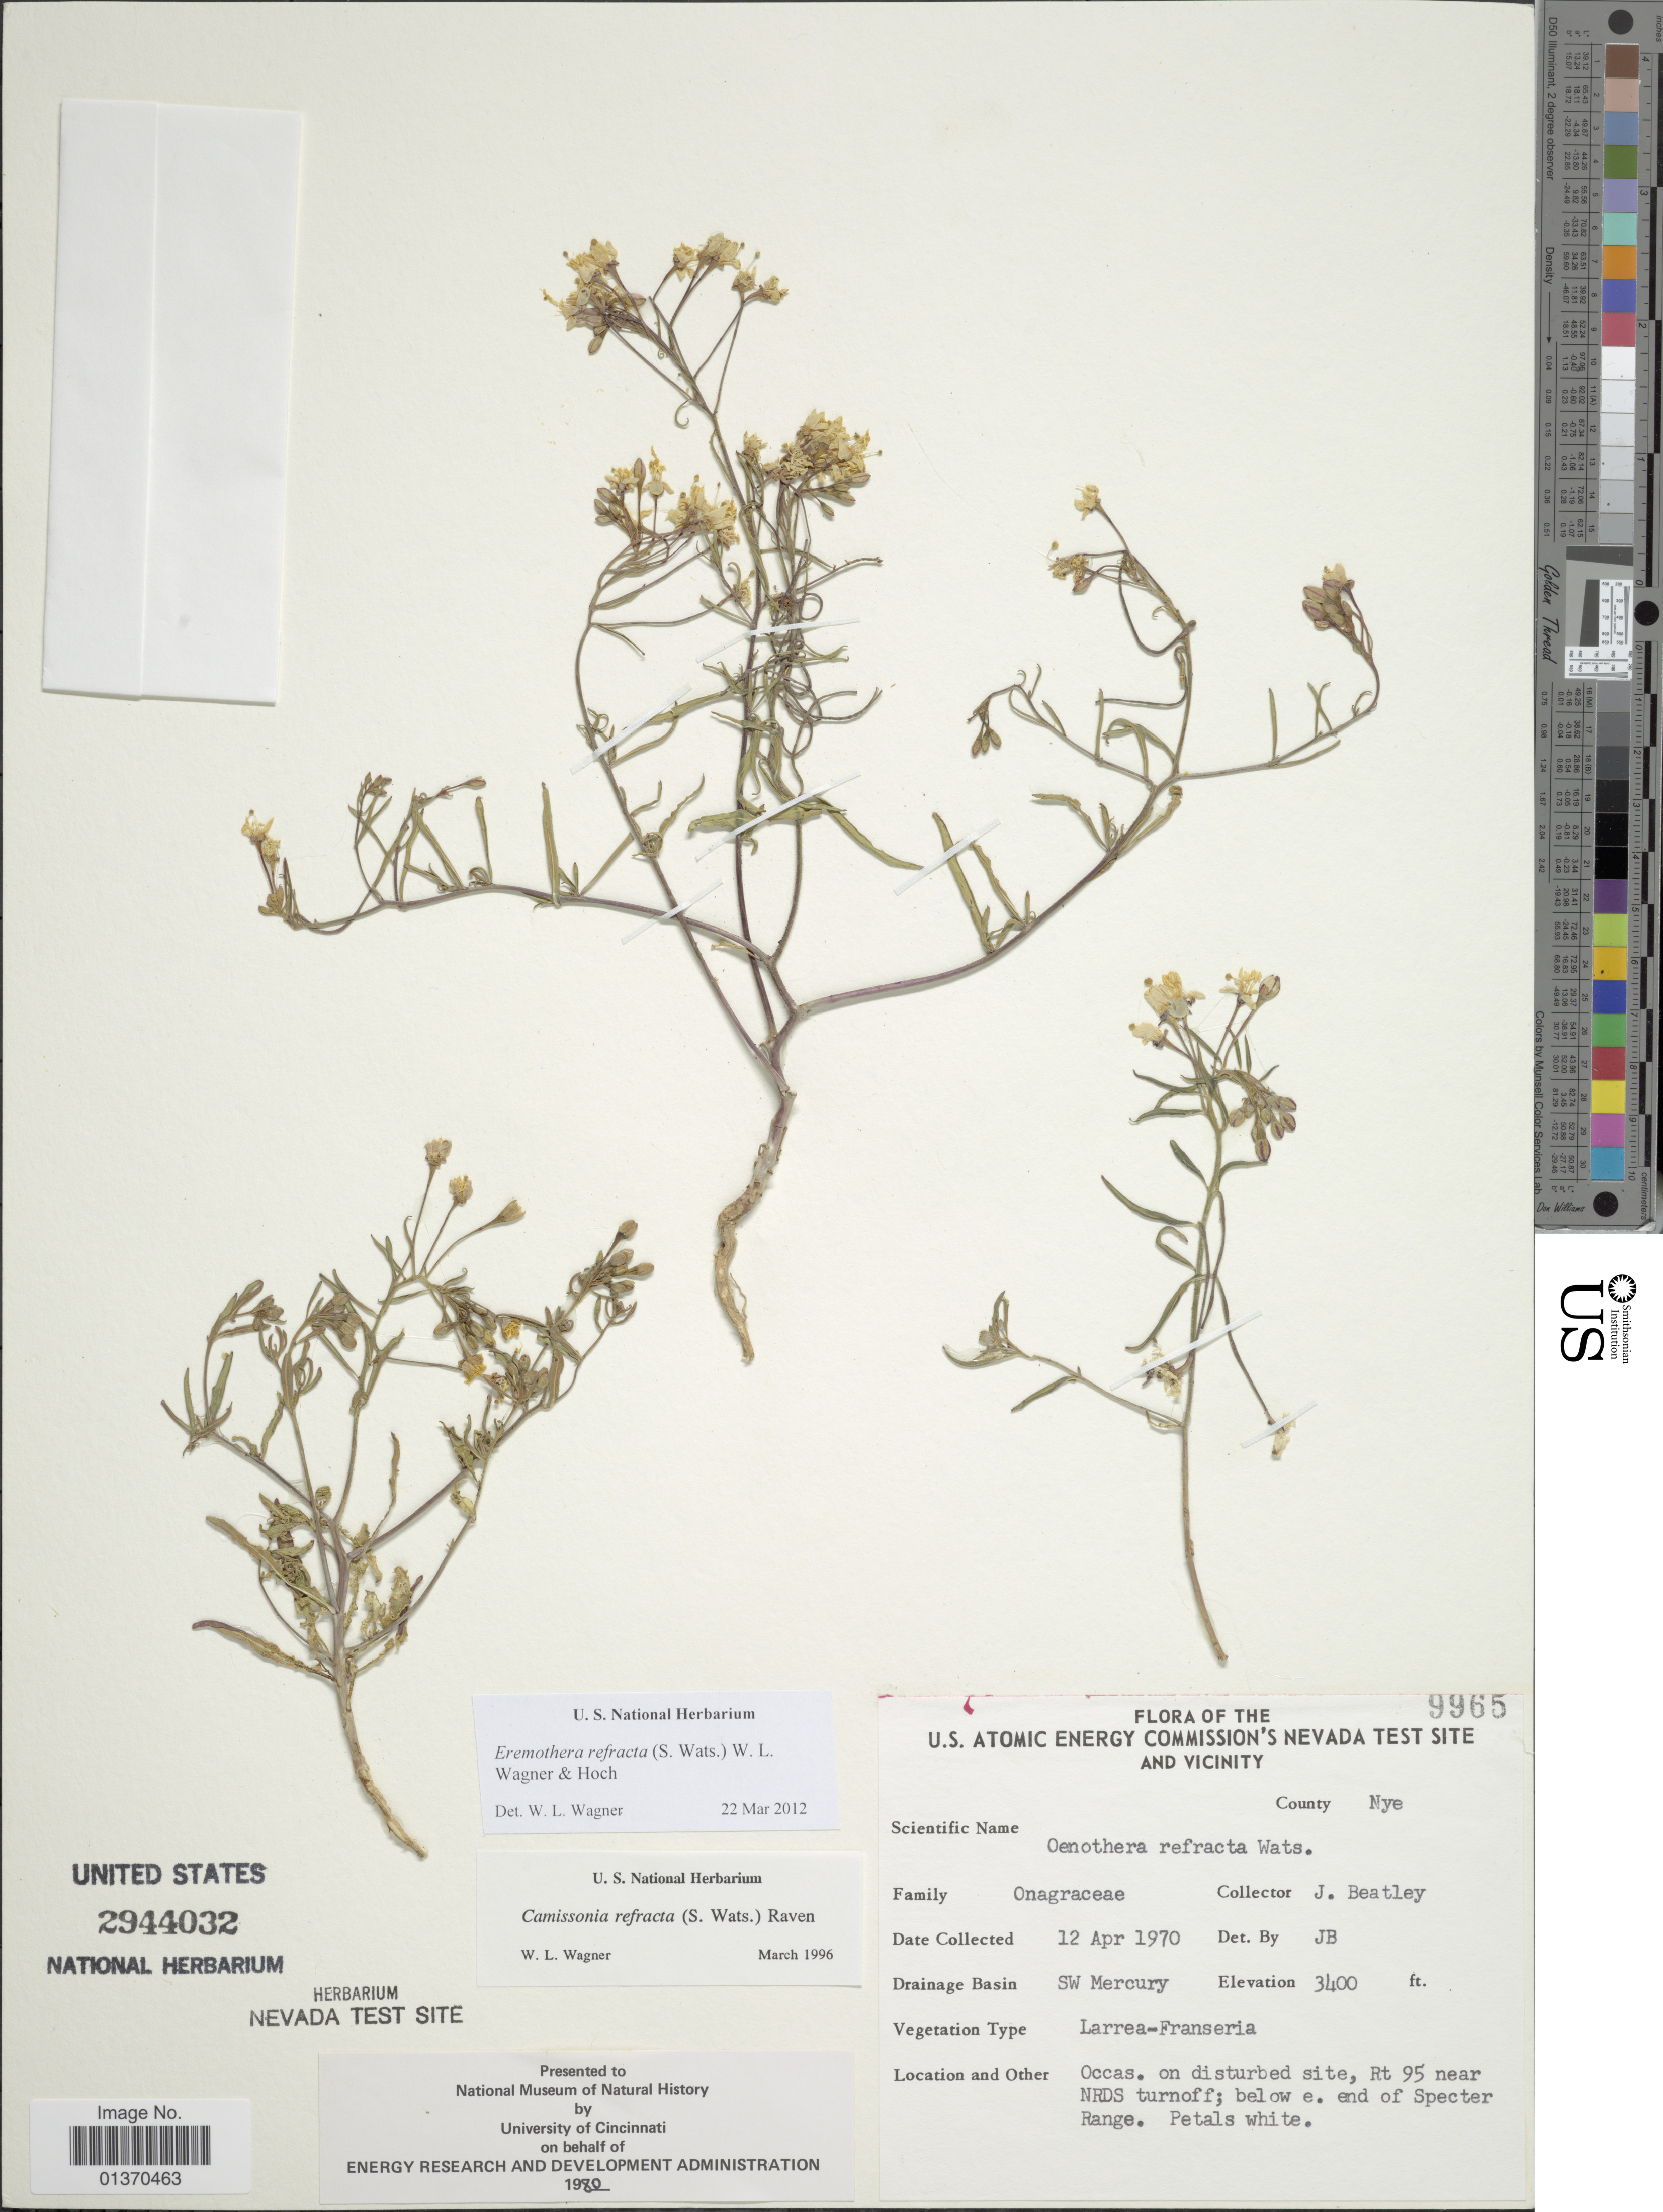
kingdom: Plantae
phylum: Tracheophyta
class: Magnoliopsida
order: Myrtales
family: Onagraceae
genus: Eremothera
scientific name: Eremothera refracta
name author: (S. Watson) W.L. Wagner & Hoch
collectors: J. C. Beatley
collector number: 9965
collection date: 1970-04-12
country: United States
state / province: Nevada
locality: U. S. Atomic Energy Commission's Nevada Test Site and Vicinity, SW Mercury, Rt 95 near NRDS turnoff; below e. end of Specter Range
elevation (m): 1036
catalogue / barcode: US 2944032